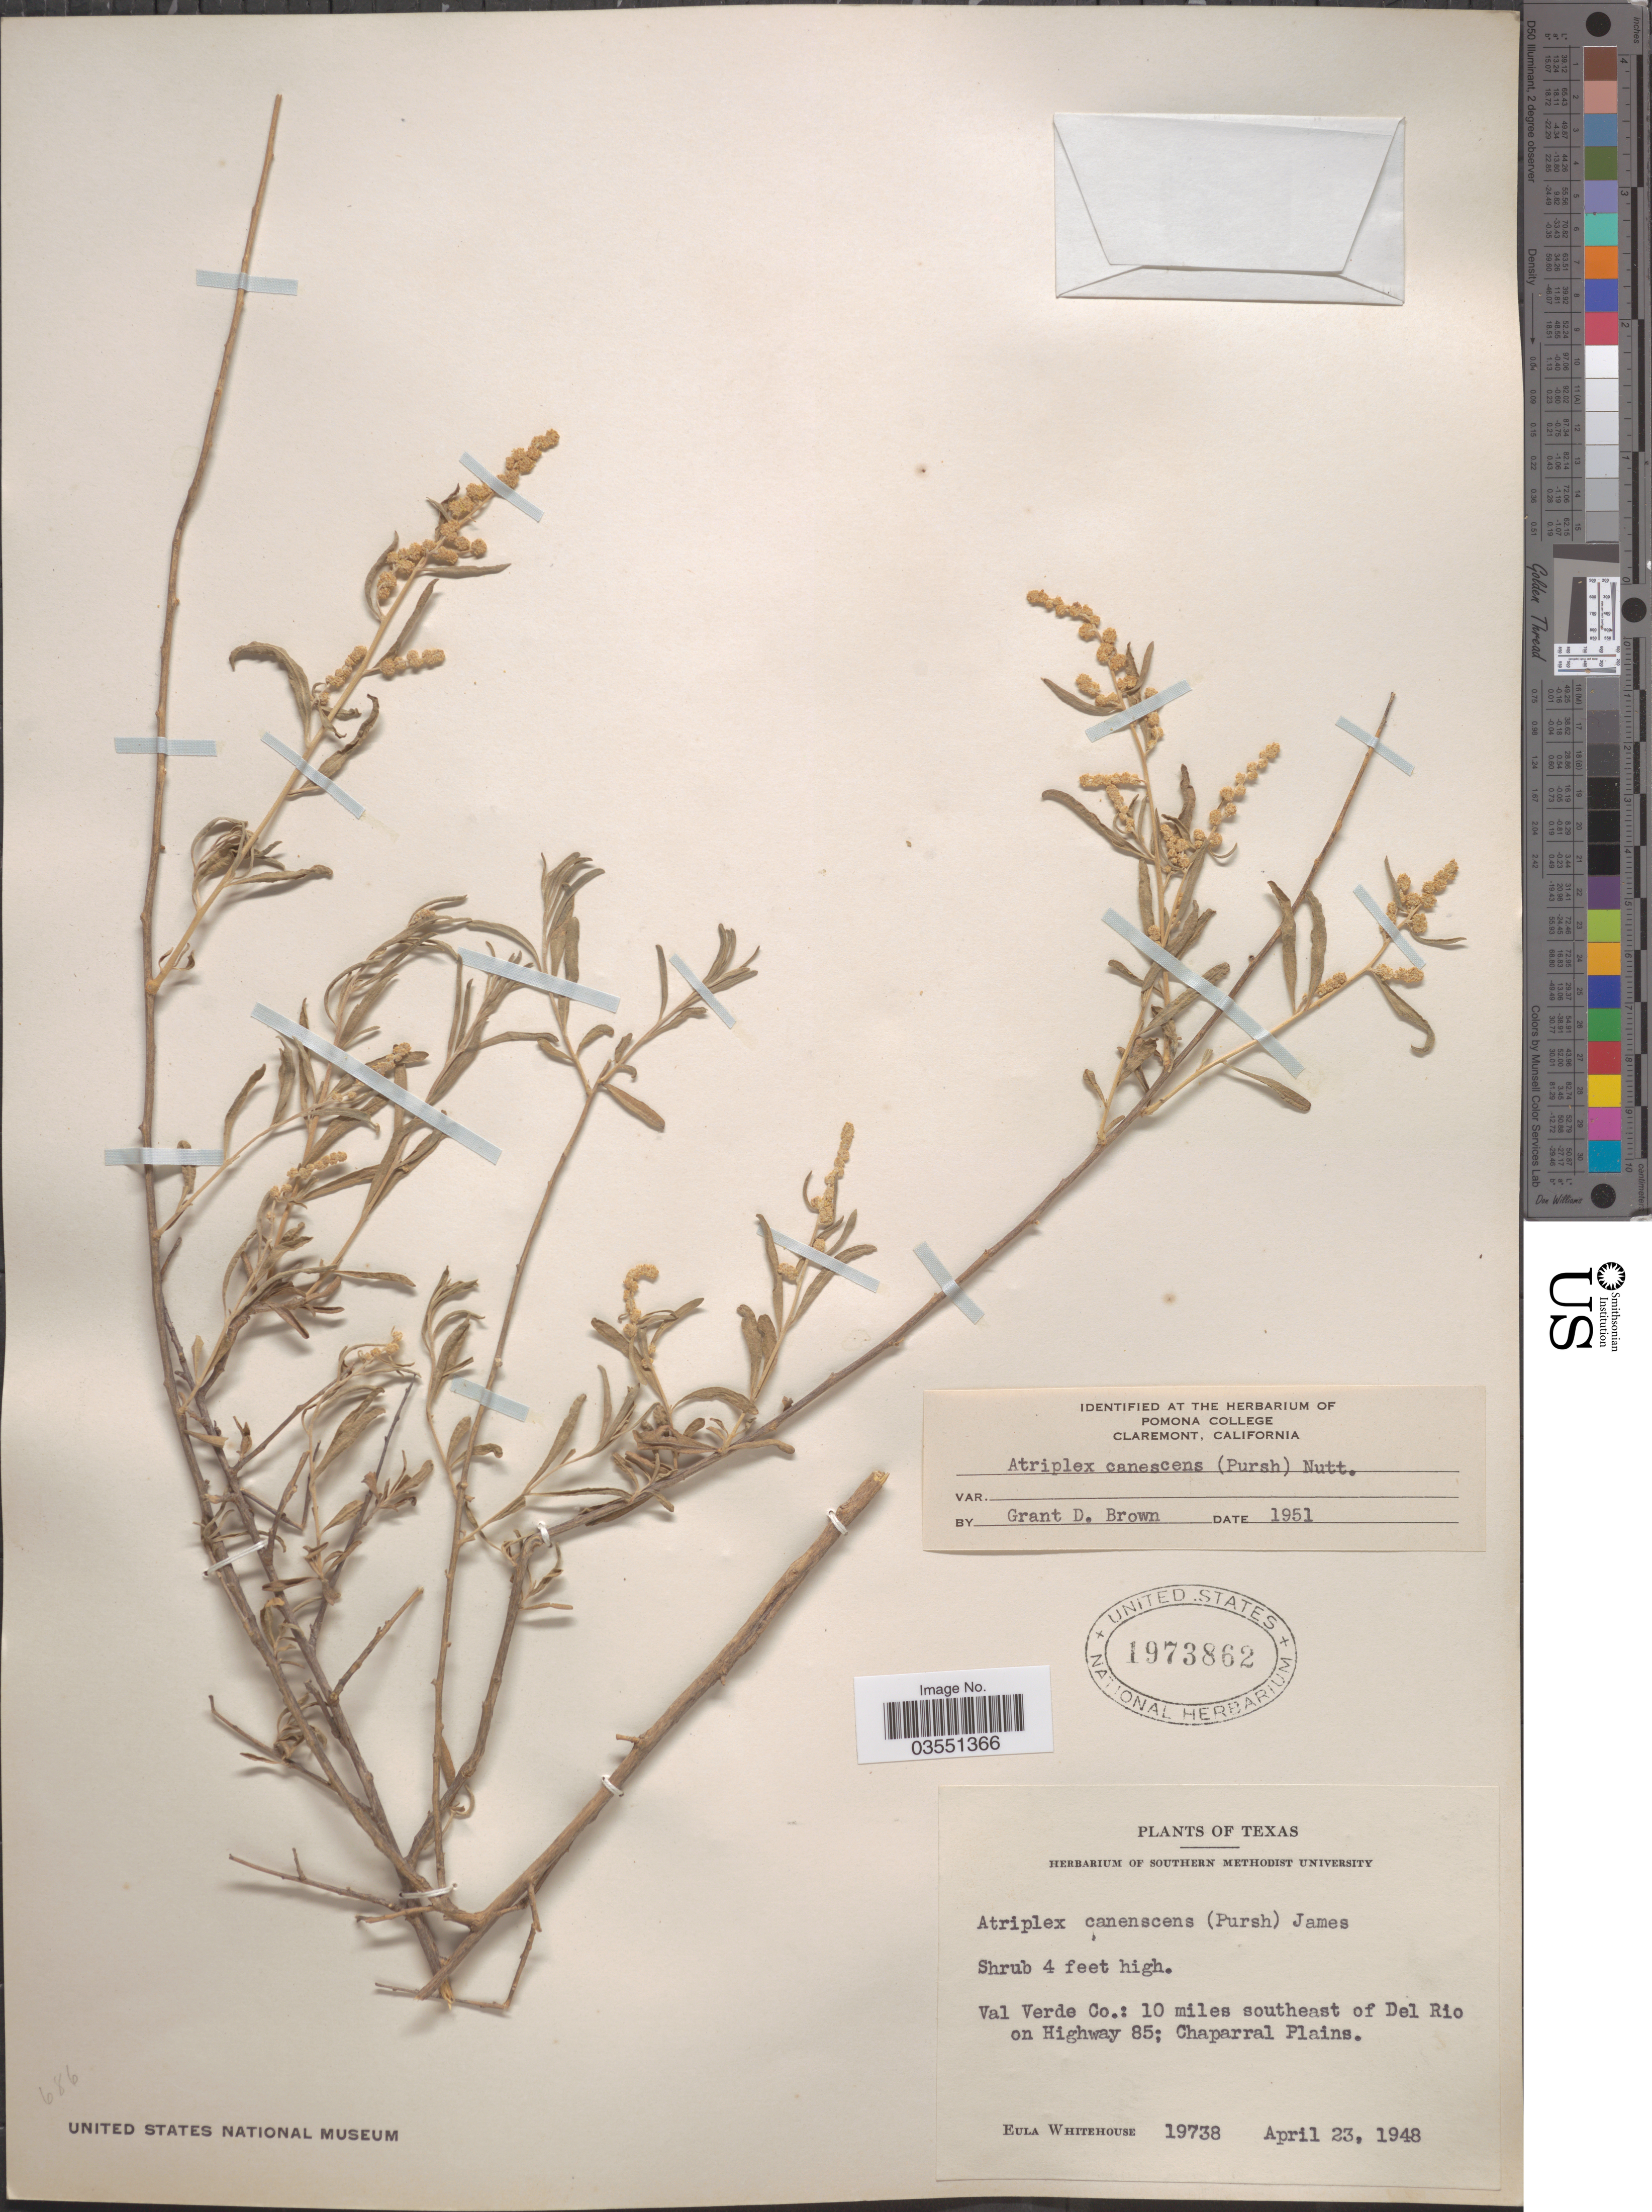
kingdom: Plantae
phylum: Tracheophyta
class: Magnoliopsida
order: Caryophyllales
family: Amaranthaceae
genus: Atriplex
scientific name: Atriplex canescens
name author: (Pursh) Nutt.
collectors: E. Whitehouse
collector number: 19738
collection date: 1948-04-23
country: United States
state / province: Texas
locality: Val Verde Co.: 10 miles southeast of Del Rio on highway 85; Chaparral Plains.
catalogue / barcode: US 1973862